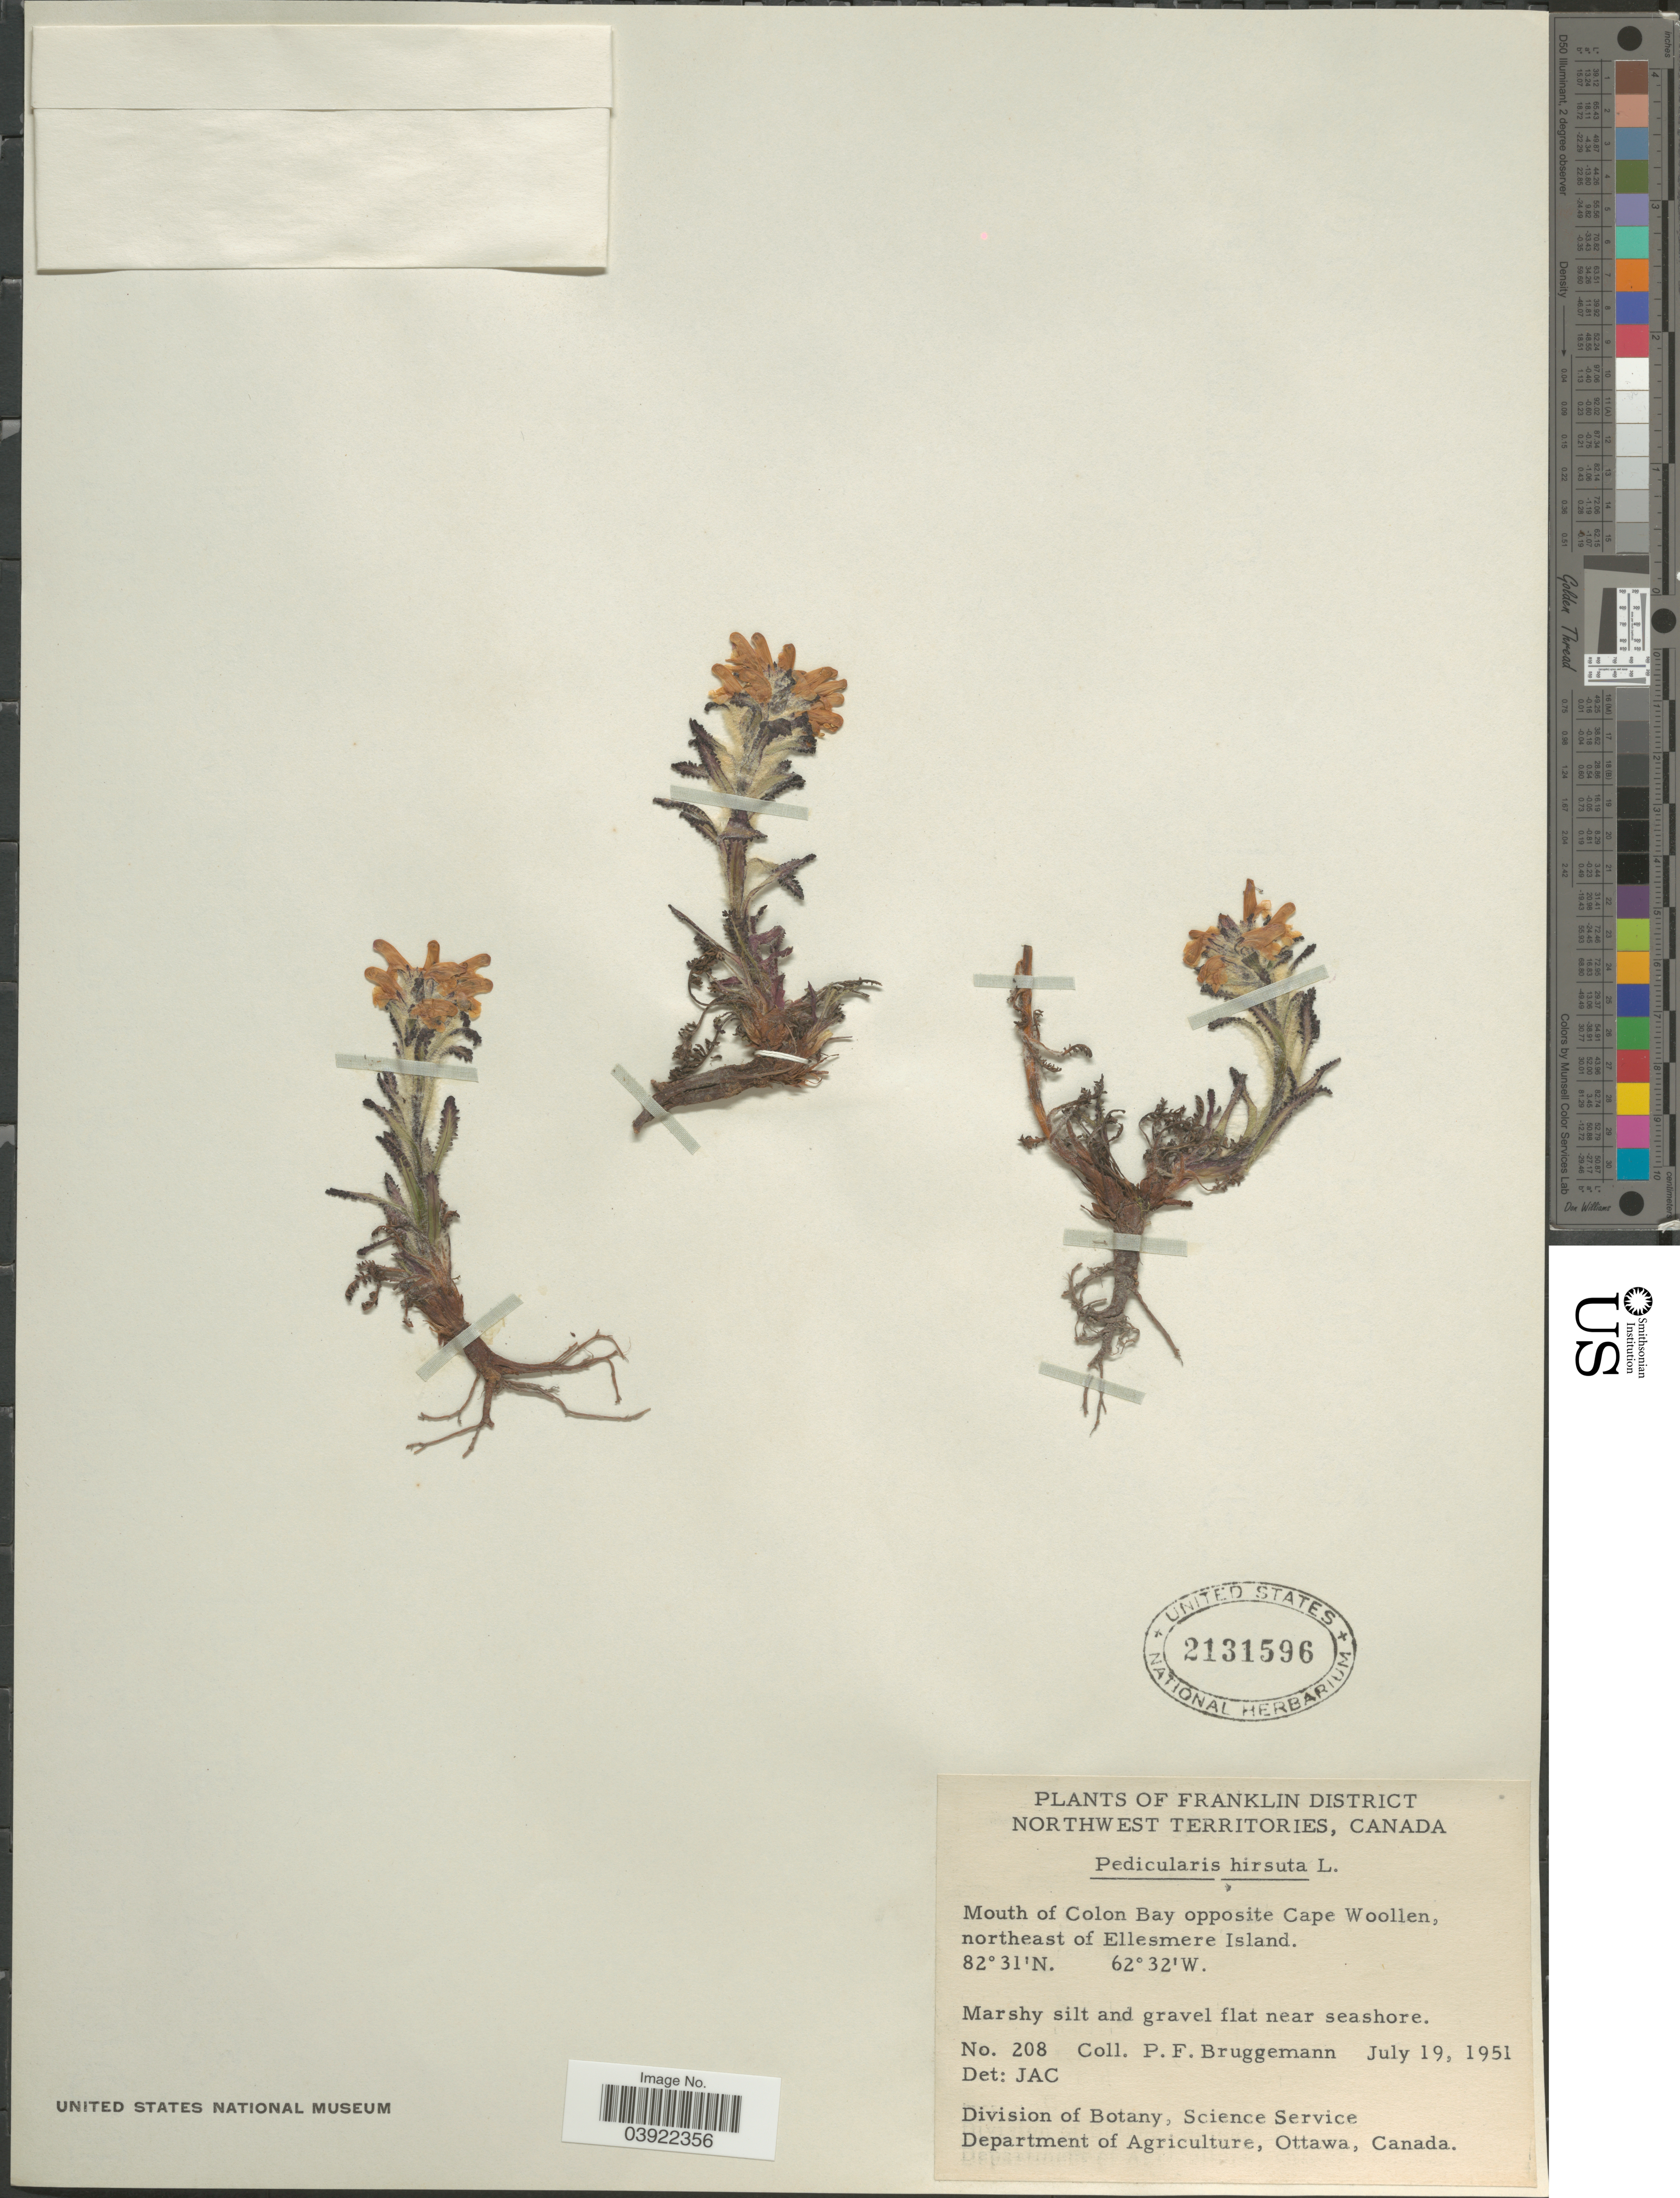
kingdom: Plantae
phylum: Tracheophyta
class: Magnoliopsida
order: Lamiales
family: Orobanchaceae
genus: Pedicularis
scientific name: Pedicularis hirsuta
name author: L.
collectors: P. Bruggemann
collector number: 208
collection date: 1951-07-19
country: Canada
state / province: Northwest Territories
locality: Franklin District. Mouth of Colon bay opposite Cape Woollen, northeast of Ellesmere Island.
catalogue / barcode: US 2131596